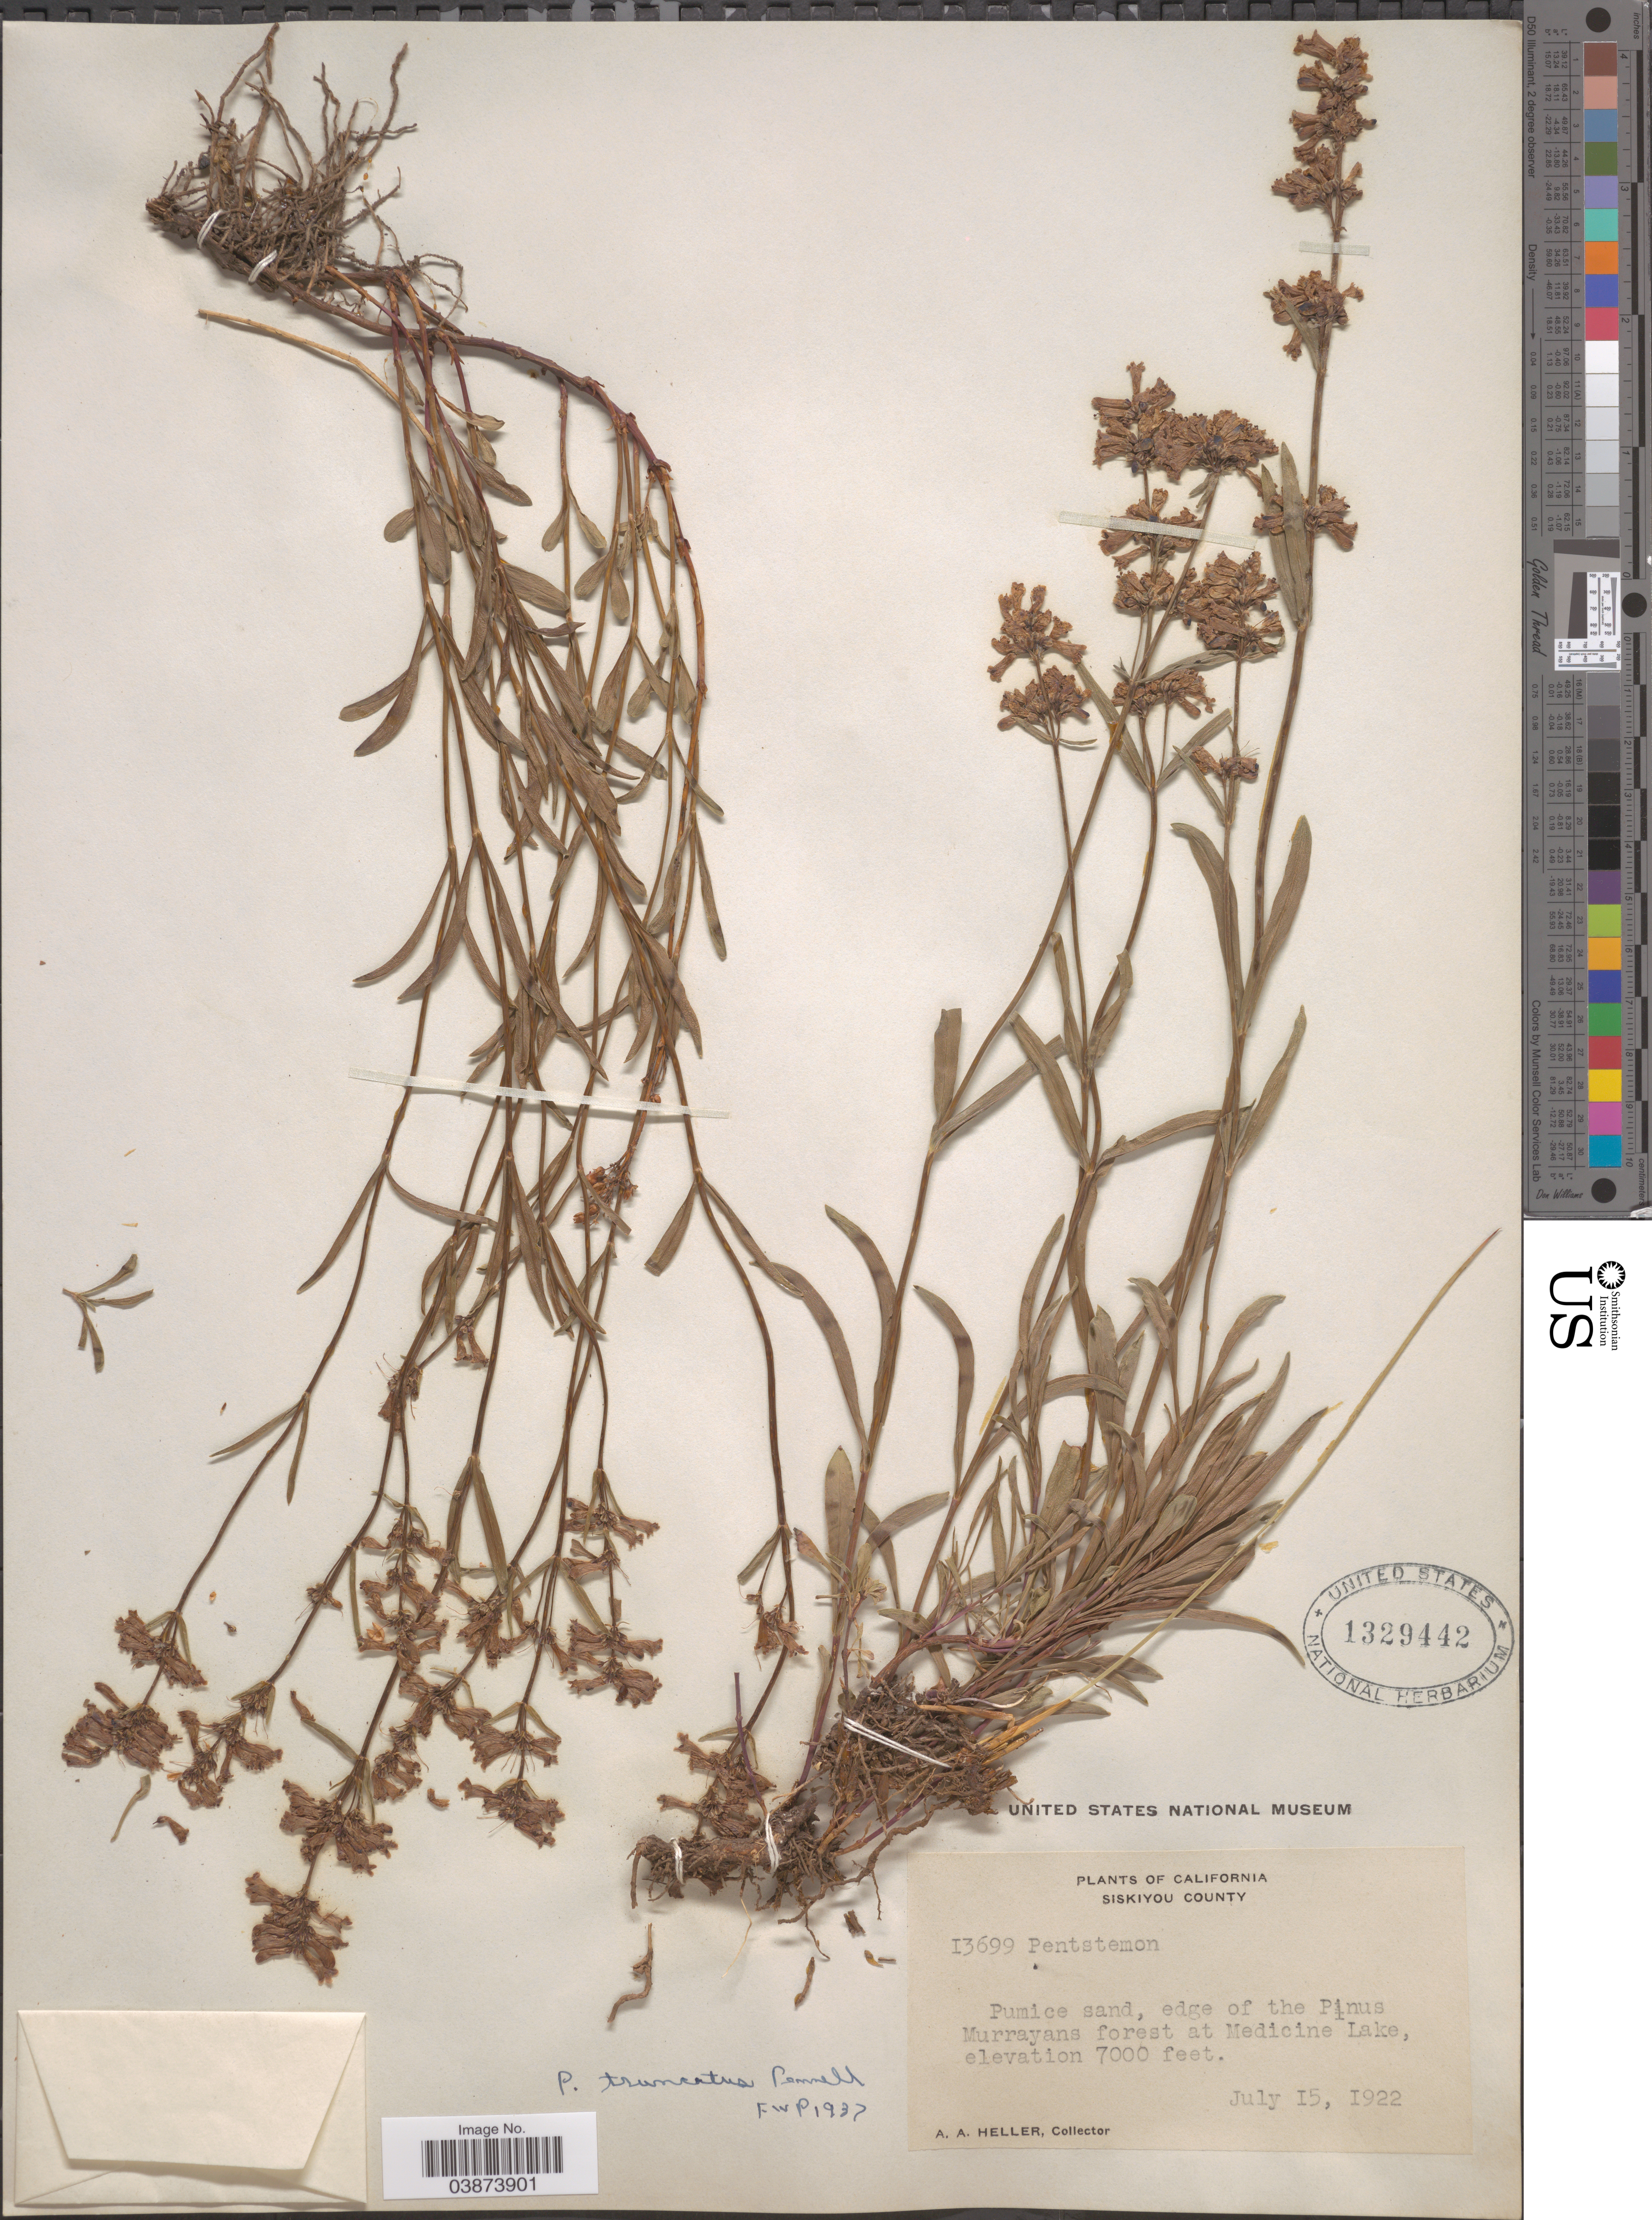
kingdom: Plantae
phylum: Tracheophyta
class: Magnoliopsida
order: Lamiales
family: Plantaginaceae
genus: Penstemon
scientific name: Penstemon cinicola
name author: D.D. Keck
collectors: A. A. Heller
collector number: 13699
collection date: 1922-07-15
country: United States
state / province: California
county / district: Siskiyou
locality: Siskiyou County. Edge of the Pinus Murrayans forest at Medicine Lake.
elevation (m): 2134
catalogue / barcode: US 1329442